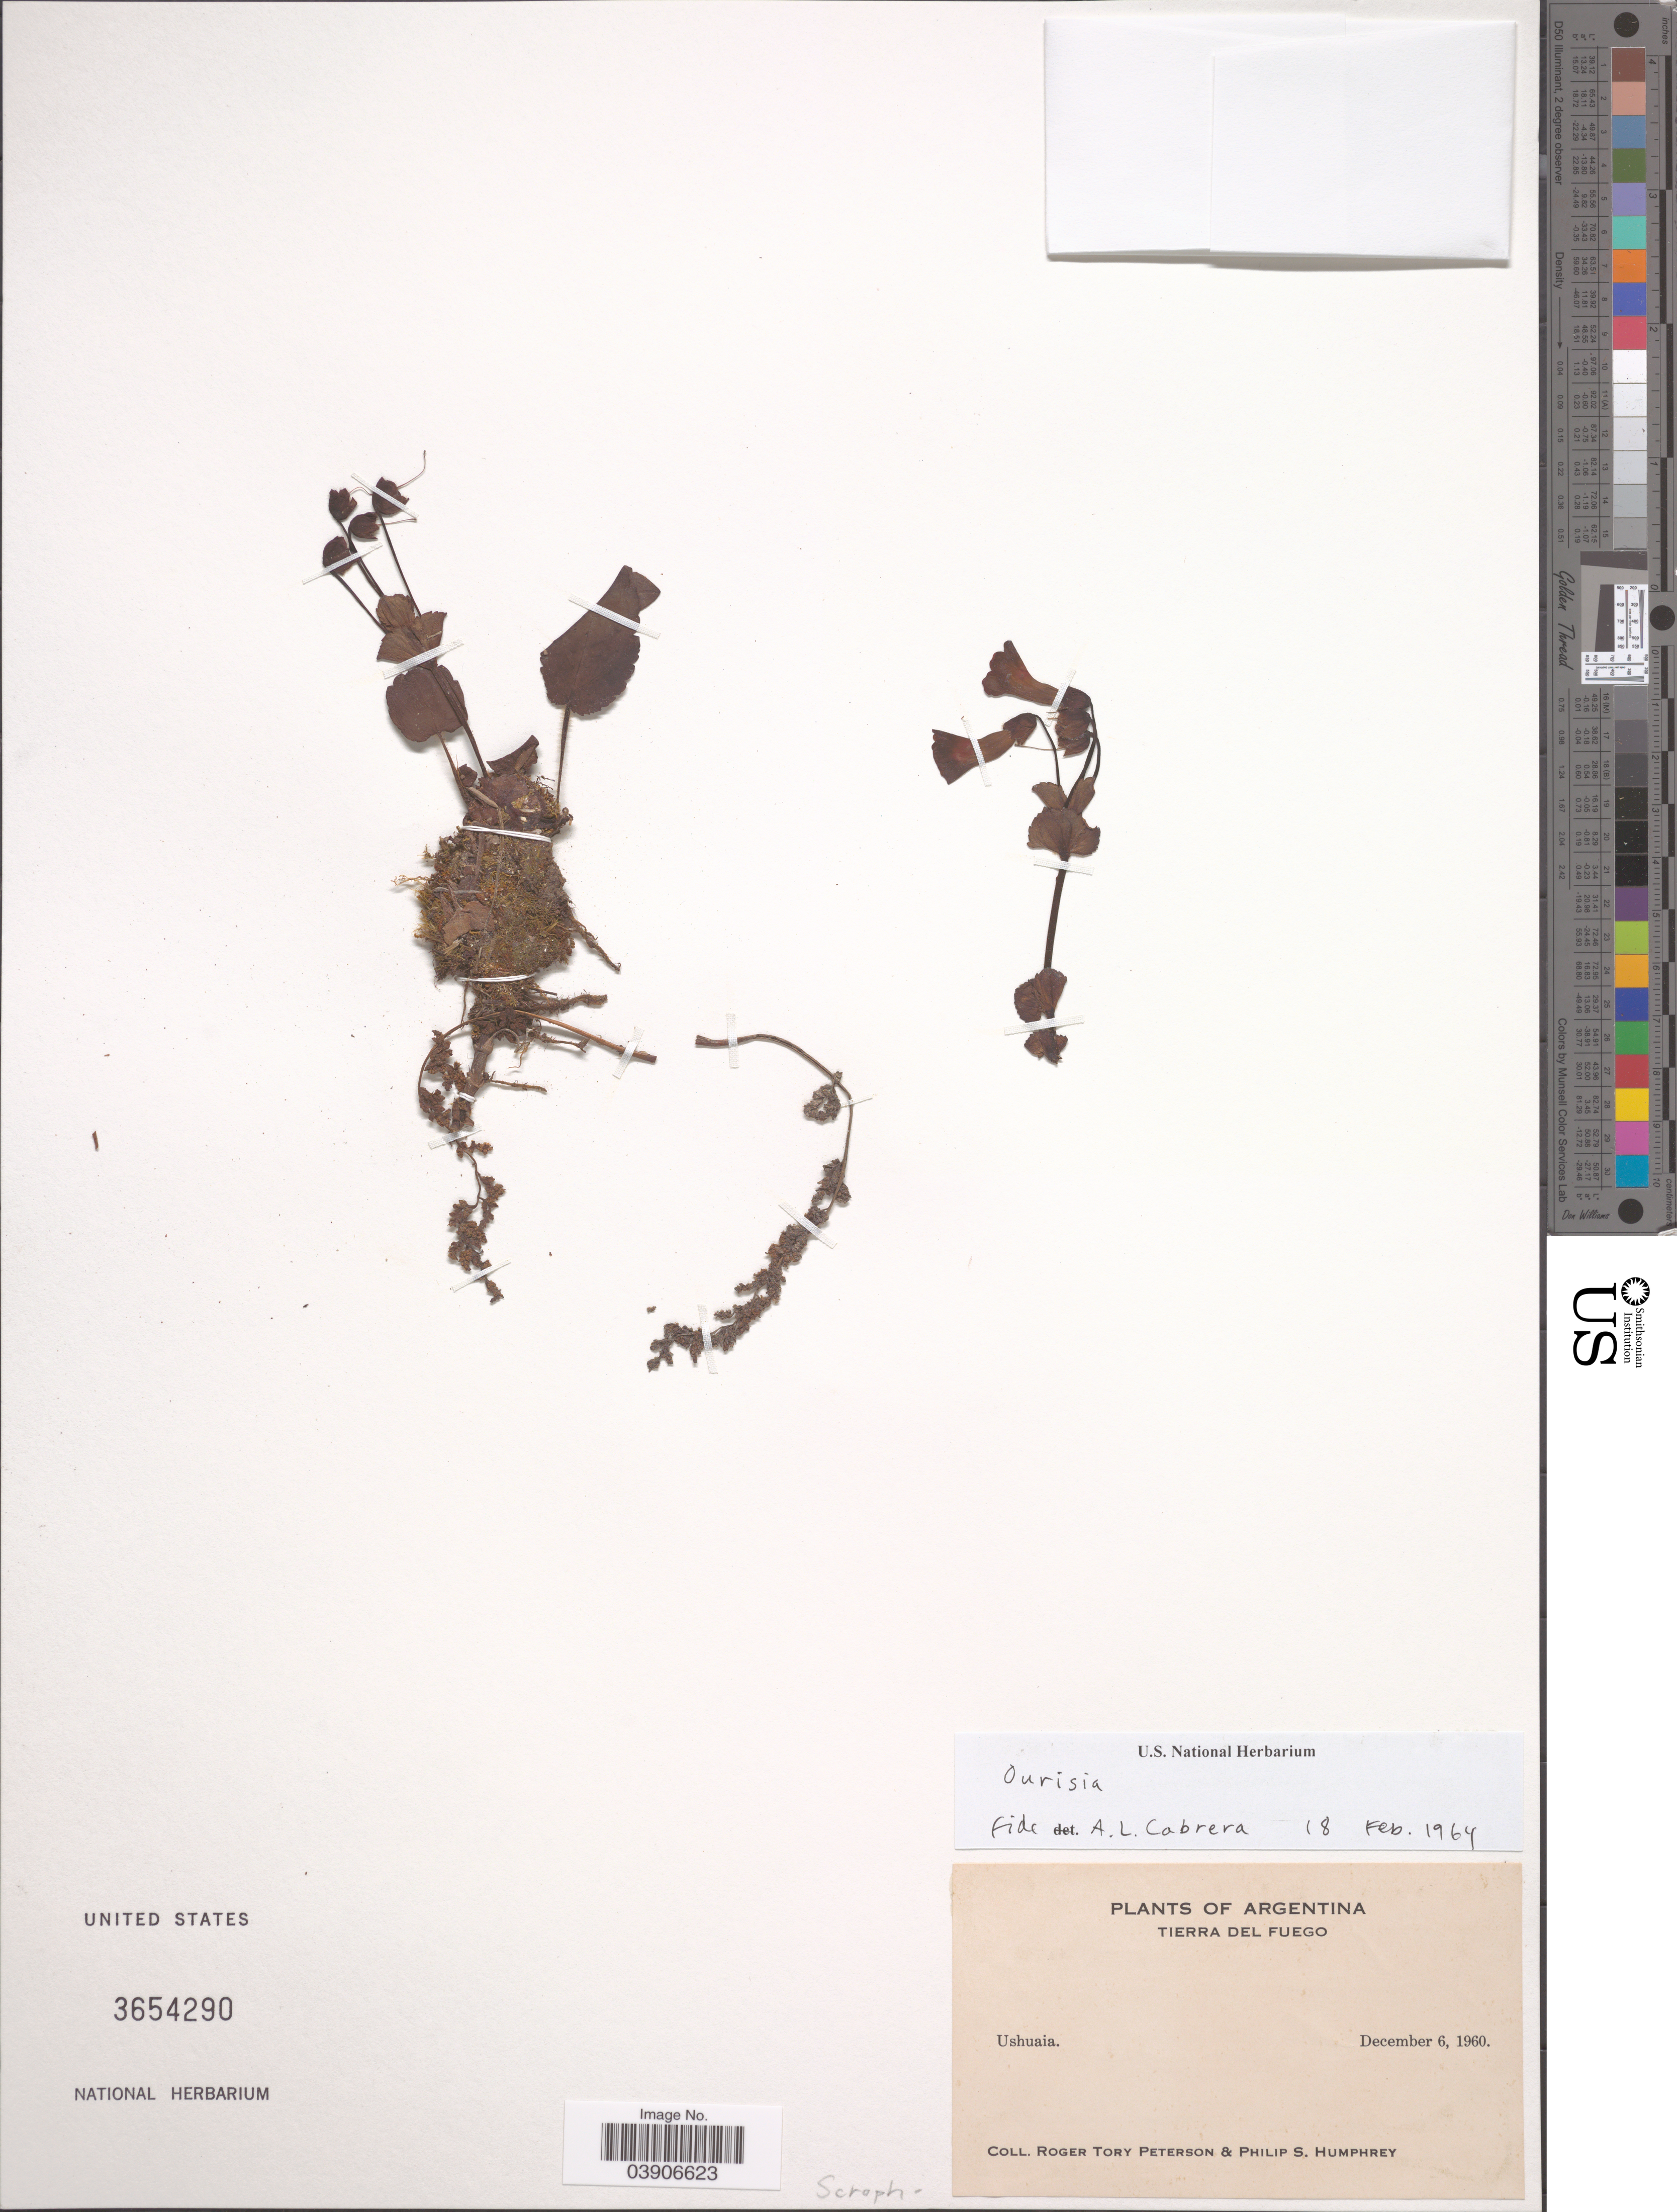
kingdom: Plantae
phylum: Tracheophyta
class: Magnoliopsida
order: Lamiales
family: Plantaginaceae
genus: Ourisia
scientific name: Ourisia sp.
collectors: R. Peterson & P. Humphrey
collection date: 1960-12-06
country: Argentina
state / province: Tierra del Fuego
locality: Ushuaia.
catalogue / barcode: US 3654290